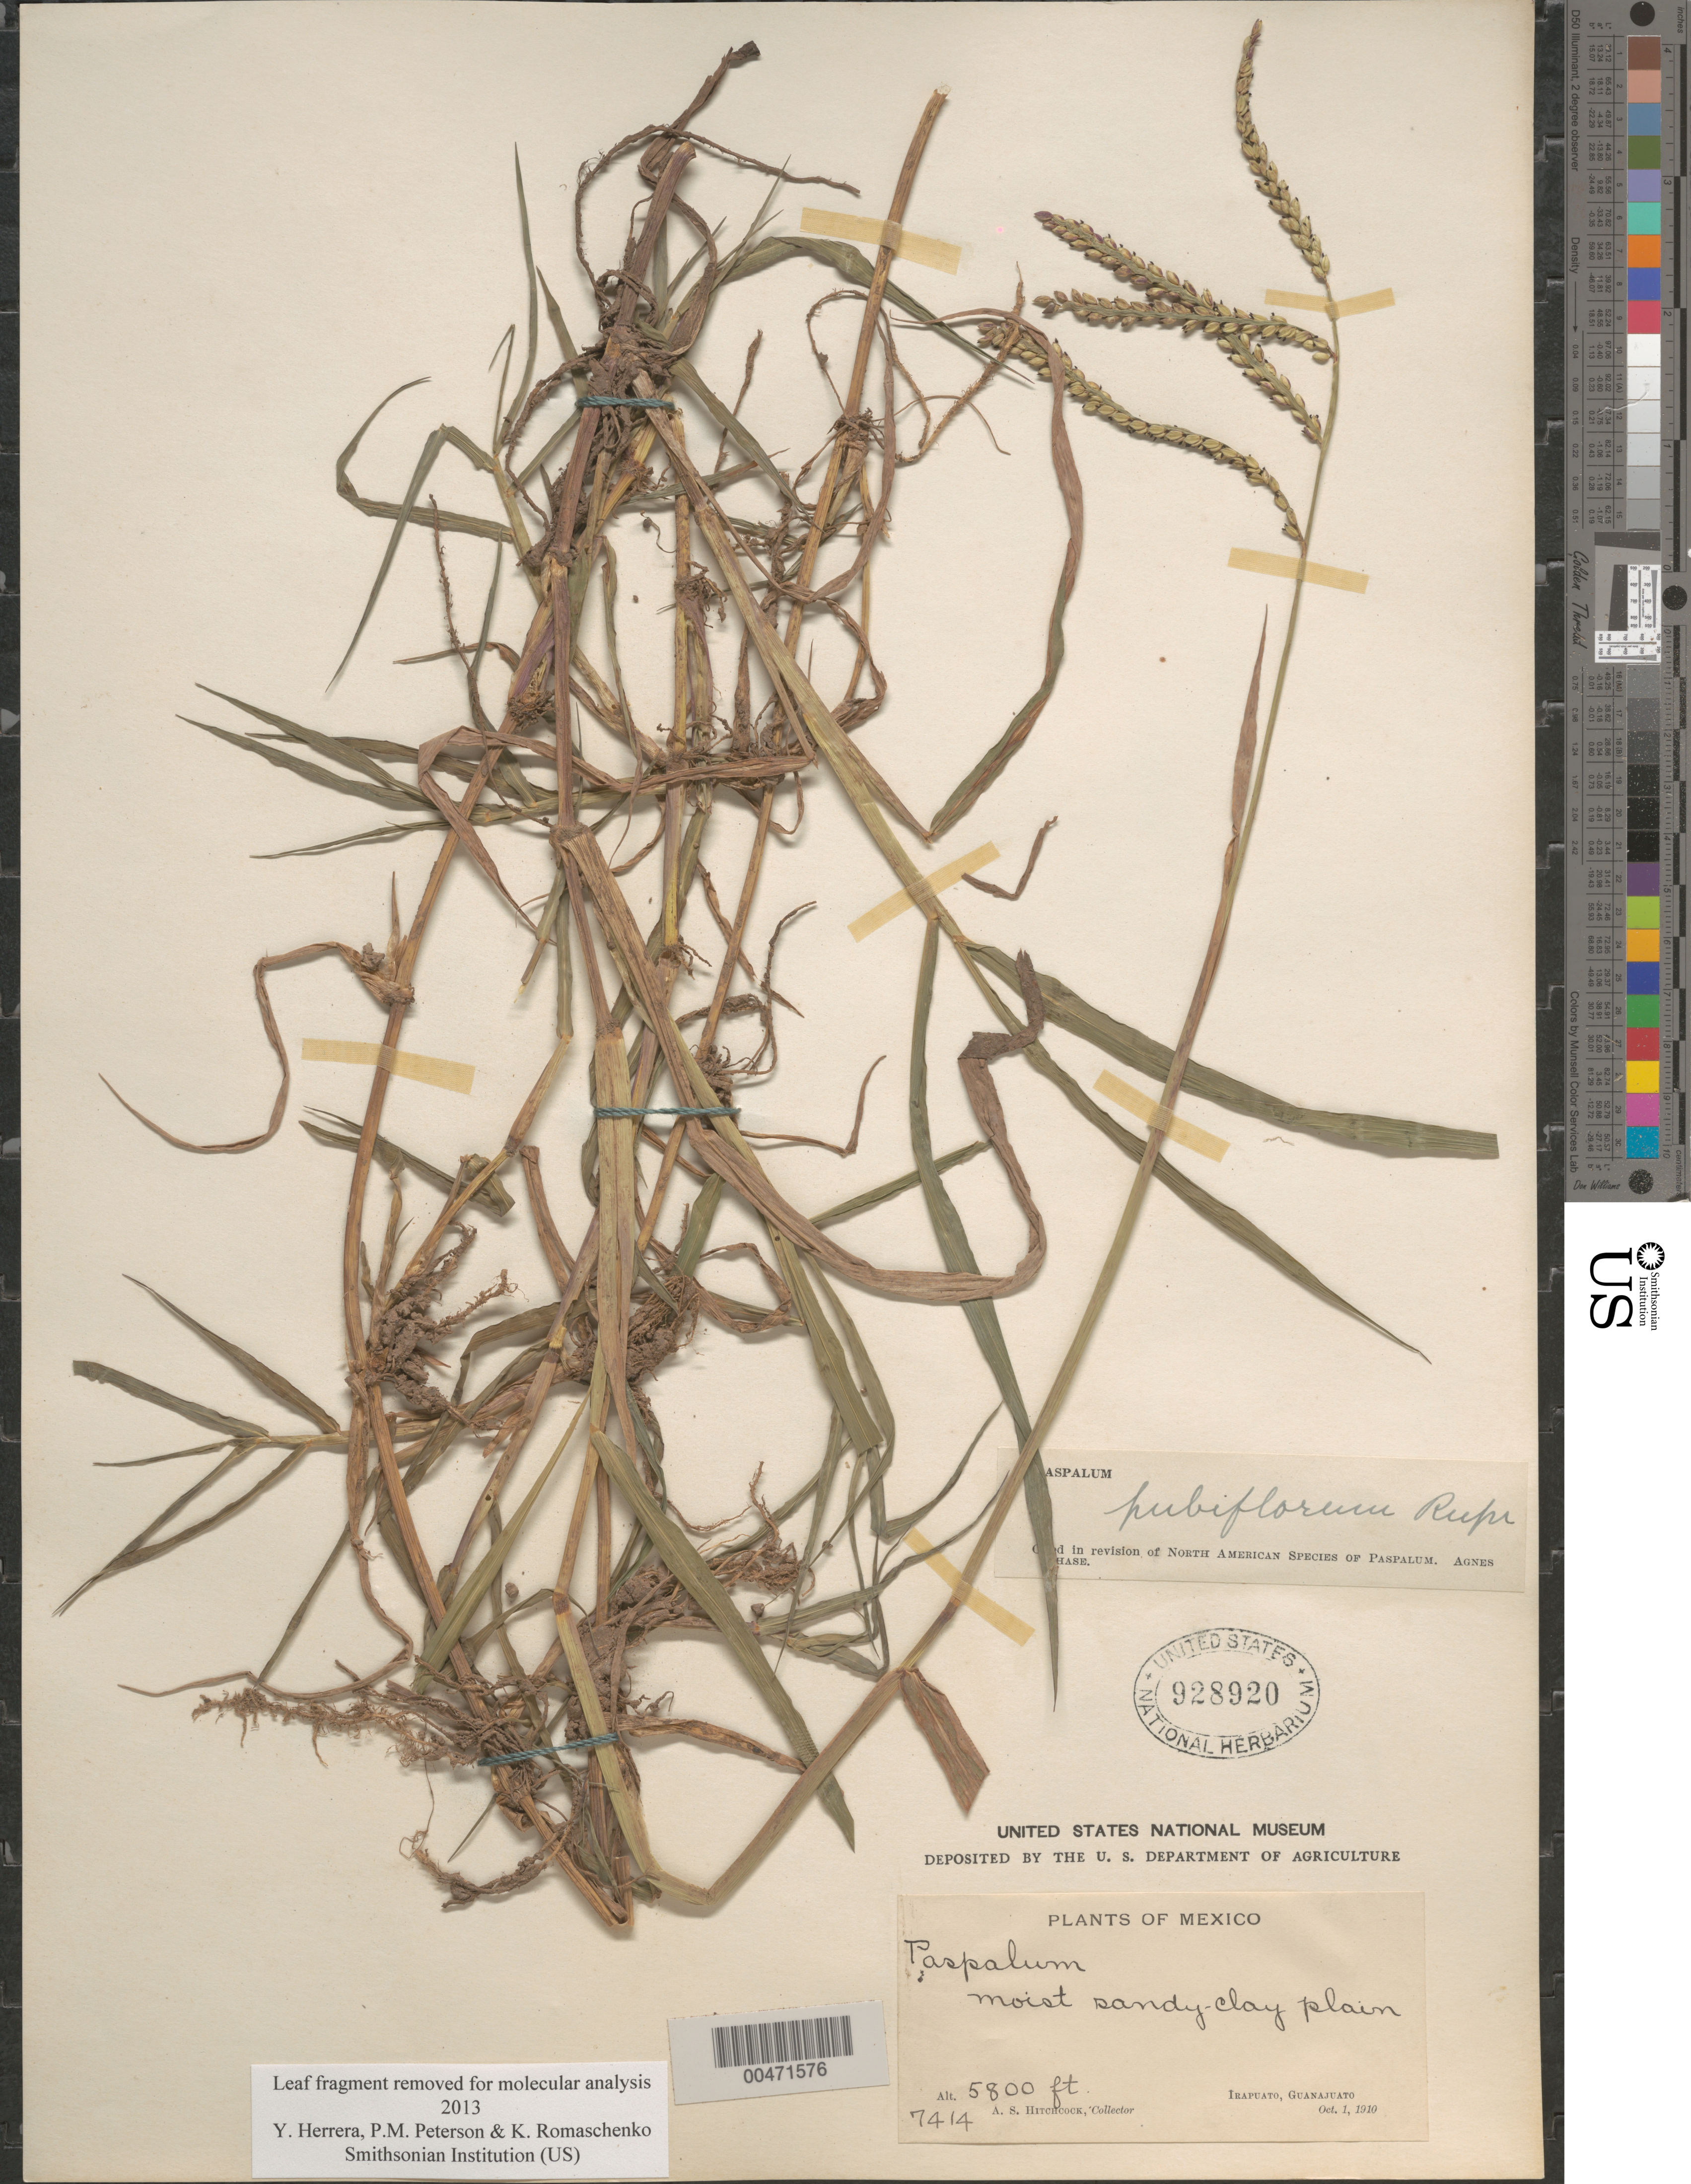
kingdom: Plantae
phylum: Tracheophyta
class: Liliopsida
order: Poales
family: Poaceae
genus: Paspalum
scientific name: Paspalum pubiflorum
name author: Rupr. ex E. Fourn.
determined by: Chase, [M.] Agnes, (US)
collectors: A. S. Hitchcock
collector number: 7414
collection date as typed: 1 Oct 1910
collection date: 1910-10-01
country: Mexico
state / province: Guanajuato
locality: Irapuato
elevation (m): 1768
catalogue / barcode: US 928920